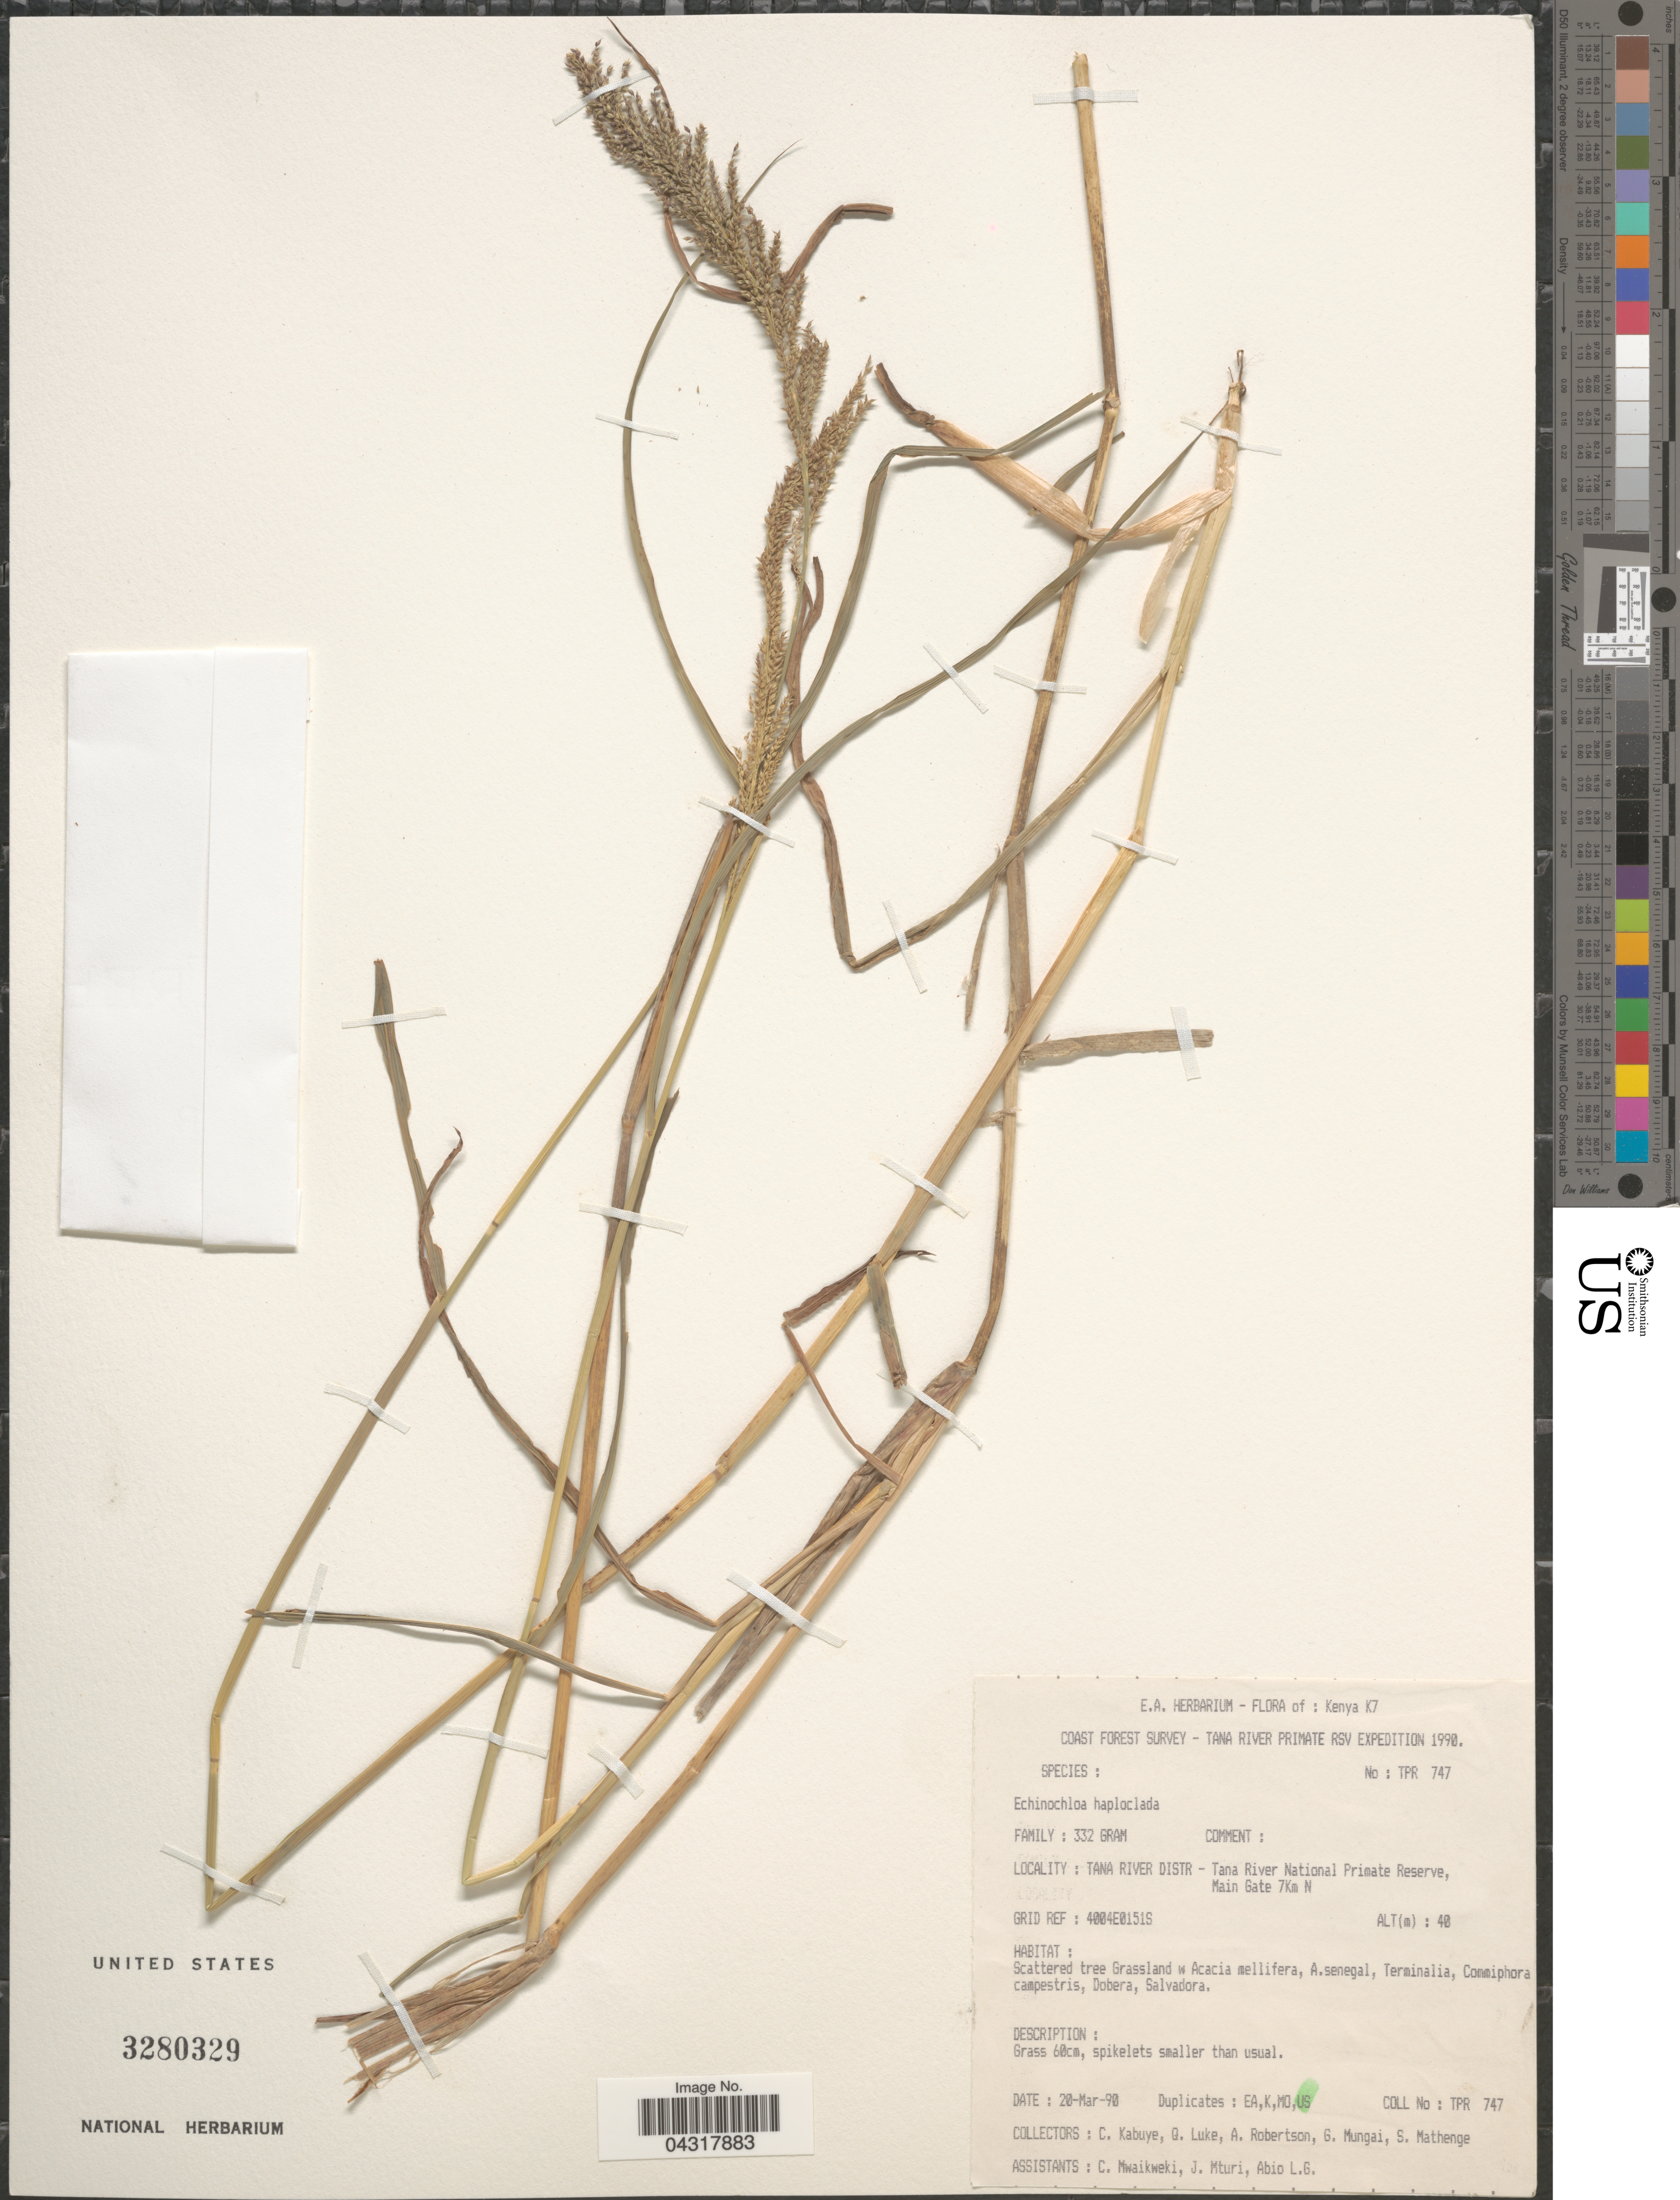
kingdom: Plantae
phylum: Tracheophyta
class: Liliopsida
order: Poales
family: Poaceae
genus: Echinochloa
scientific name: Echinochloa haploclada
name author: (Stapf) Stapf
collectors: C. Kabuye, Q. Luke, A. Robertson, G. Mungai & S. Mathenge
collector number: TPR747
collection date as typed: Transcribed d/m/y: 20/3/90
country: Kenya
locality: Kenya K7. Coast Forest Survey - Tana River Primate RSV Expedition 1990. Tana River Distr - Tana River National Primate Reserve, Main Gate 7Km N.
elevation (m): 40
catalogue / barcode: US 3280329